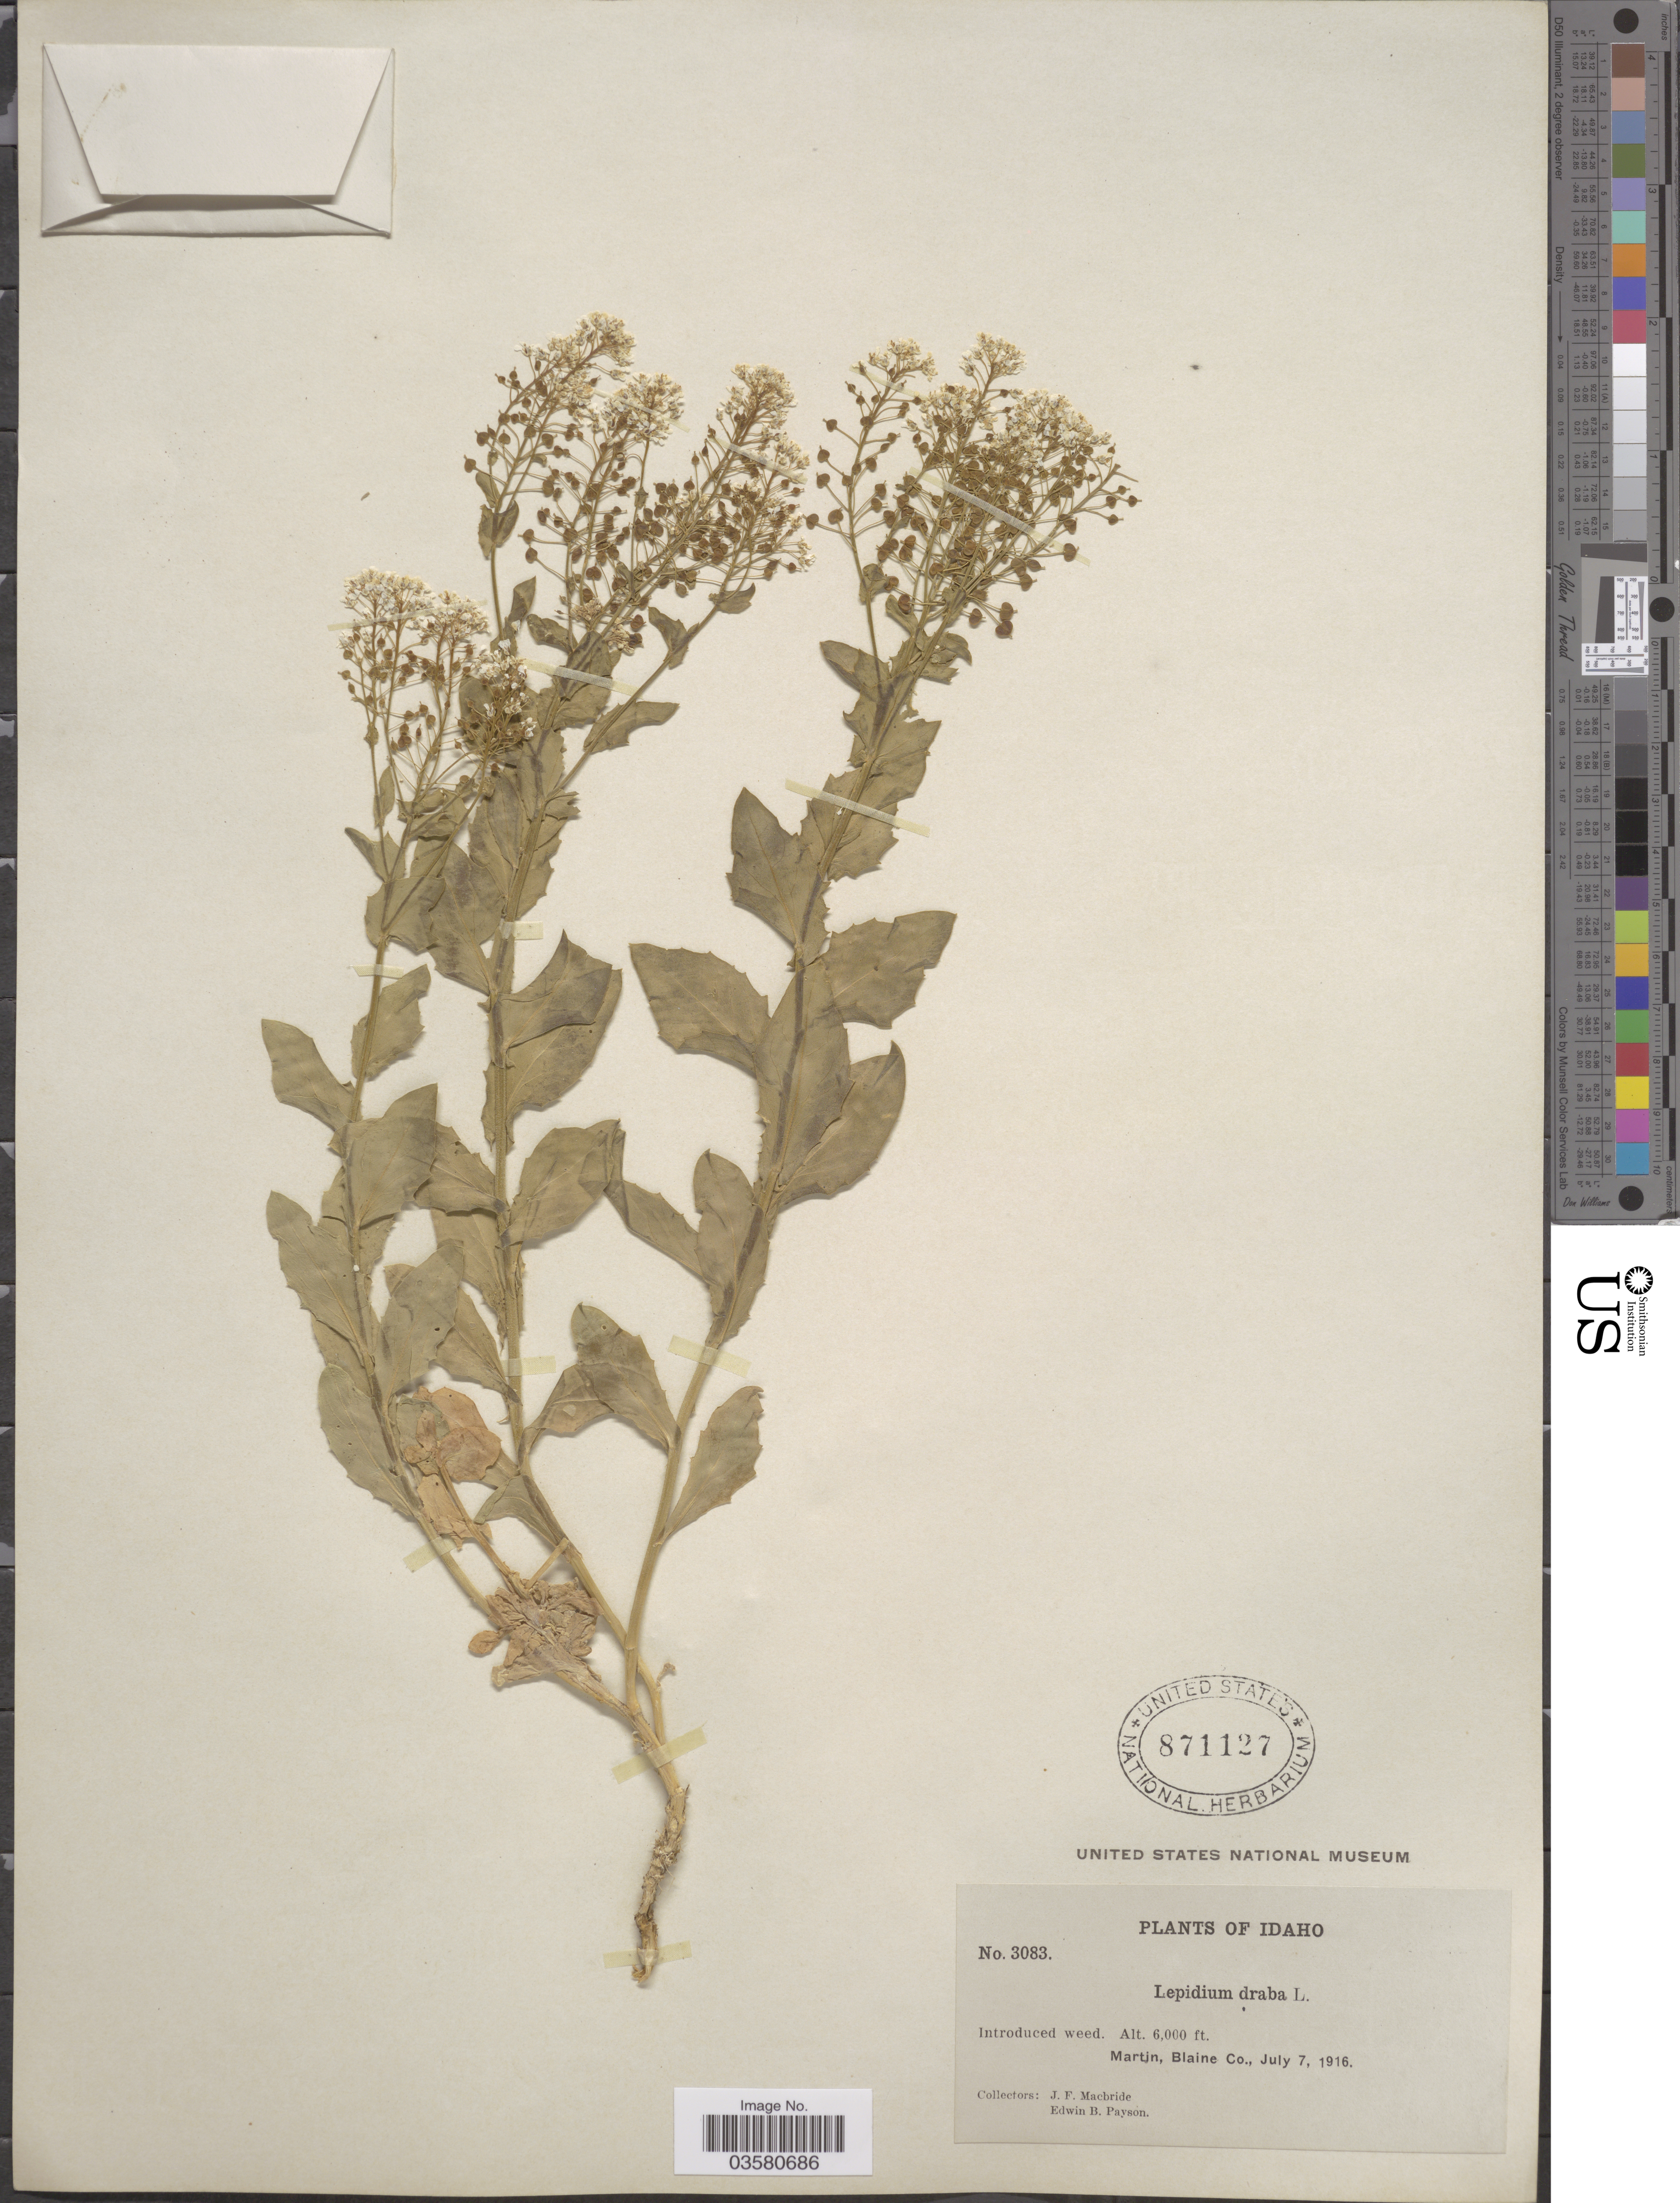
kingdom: Plantae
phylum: Tracheophyta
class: Magnoliopsida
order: Brassicales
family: Brassicaceae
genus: Lepidium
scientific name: Lepidium draba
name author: L.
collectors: J. F. Macbride & E. B. Payson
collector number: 3083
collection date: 1916-07-07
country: United States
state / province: Idaho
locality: Martin, Blaine Co.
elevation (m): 1829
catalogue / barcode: US 871127